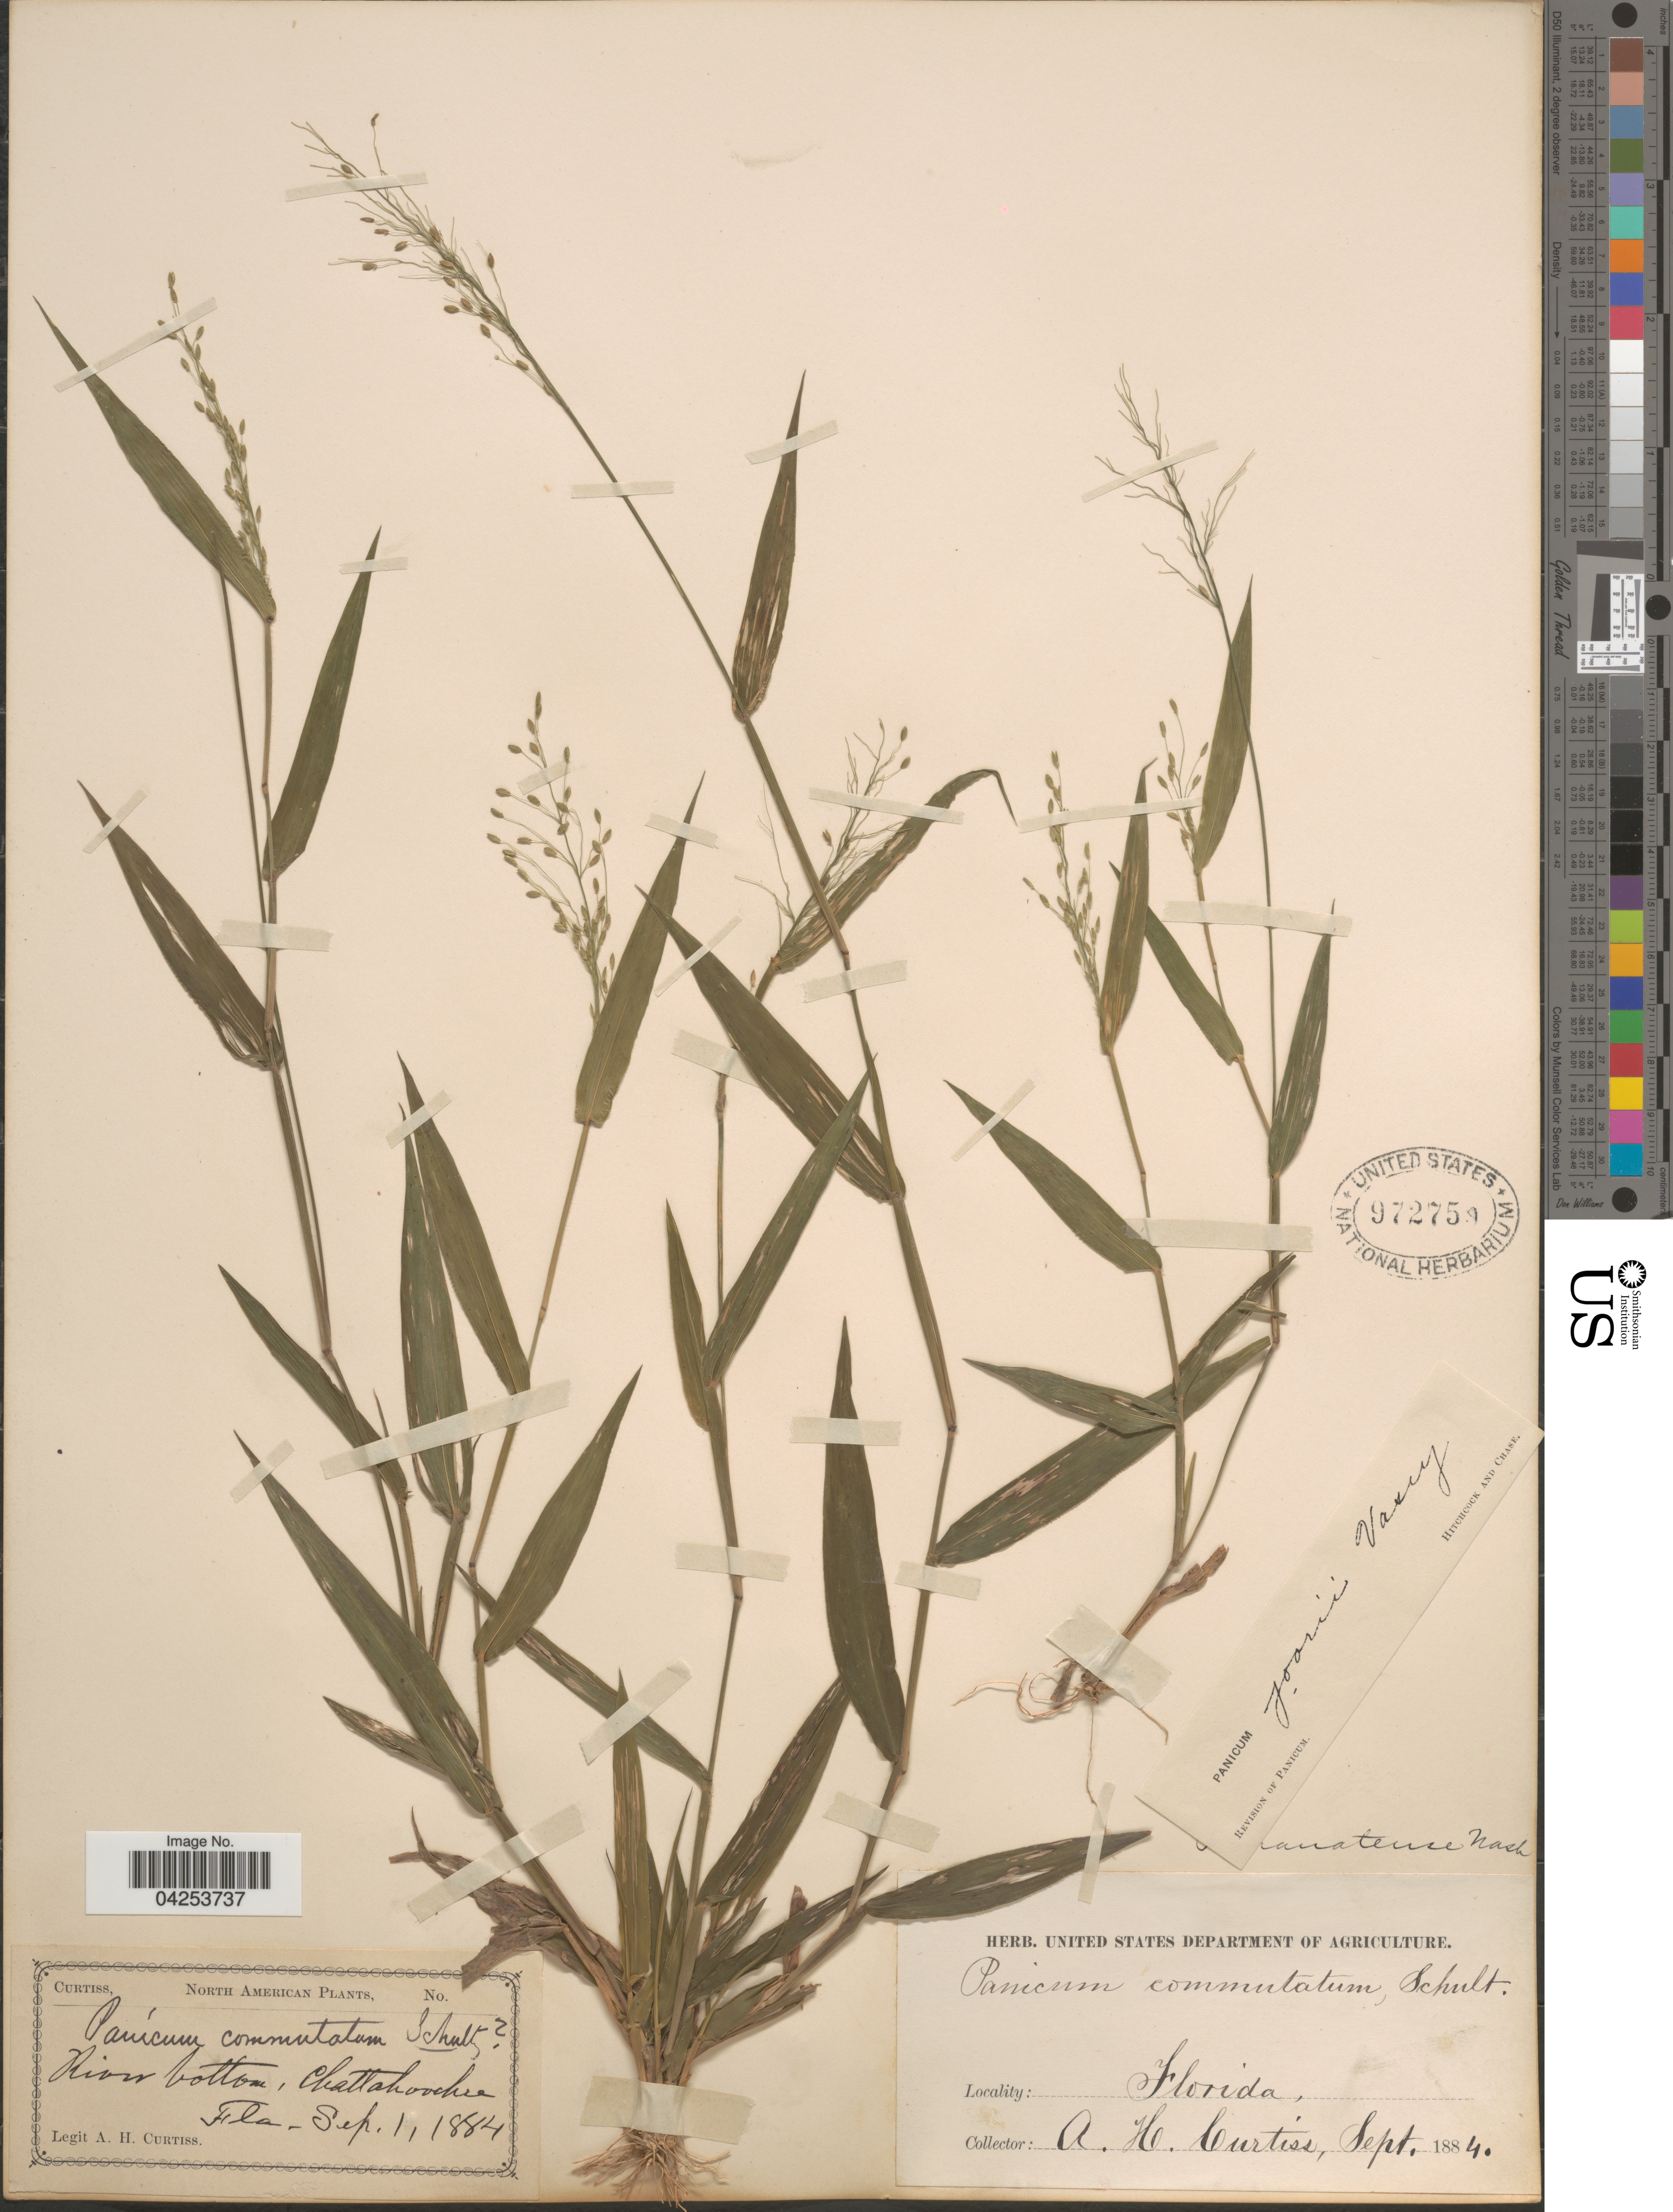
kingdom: Plantae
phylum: Tracheophyta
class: Liliopsida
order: Poales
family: Poaceae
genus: Dichanthelium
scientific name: Dichanthelium commutatum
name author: (Schult.) Gould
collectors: A. H. Curtiss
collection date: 1884-09-01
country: United States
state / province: Florida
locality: River bottom, Chattahoochee.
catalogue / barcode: US 972750